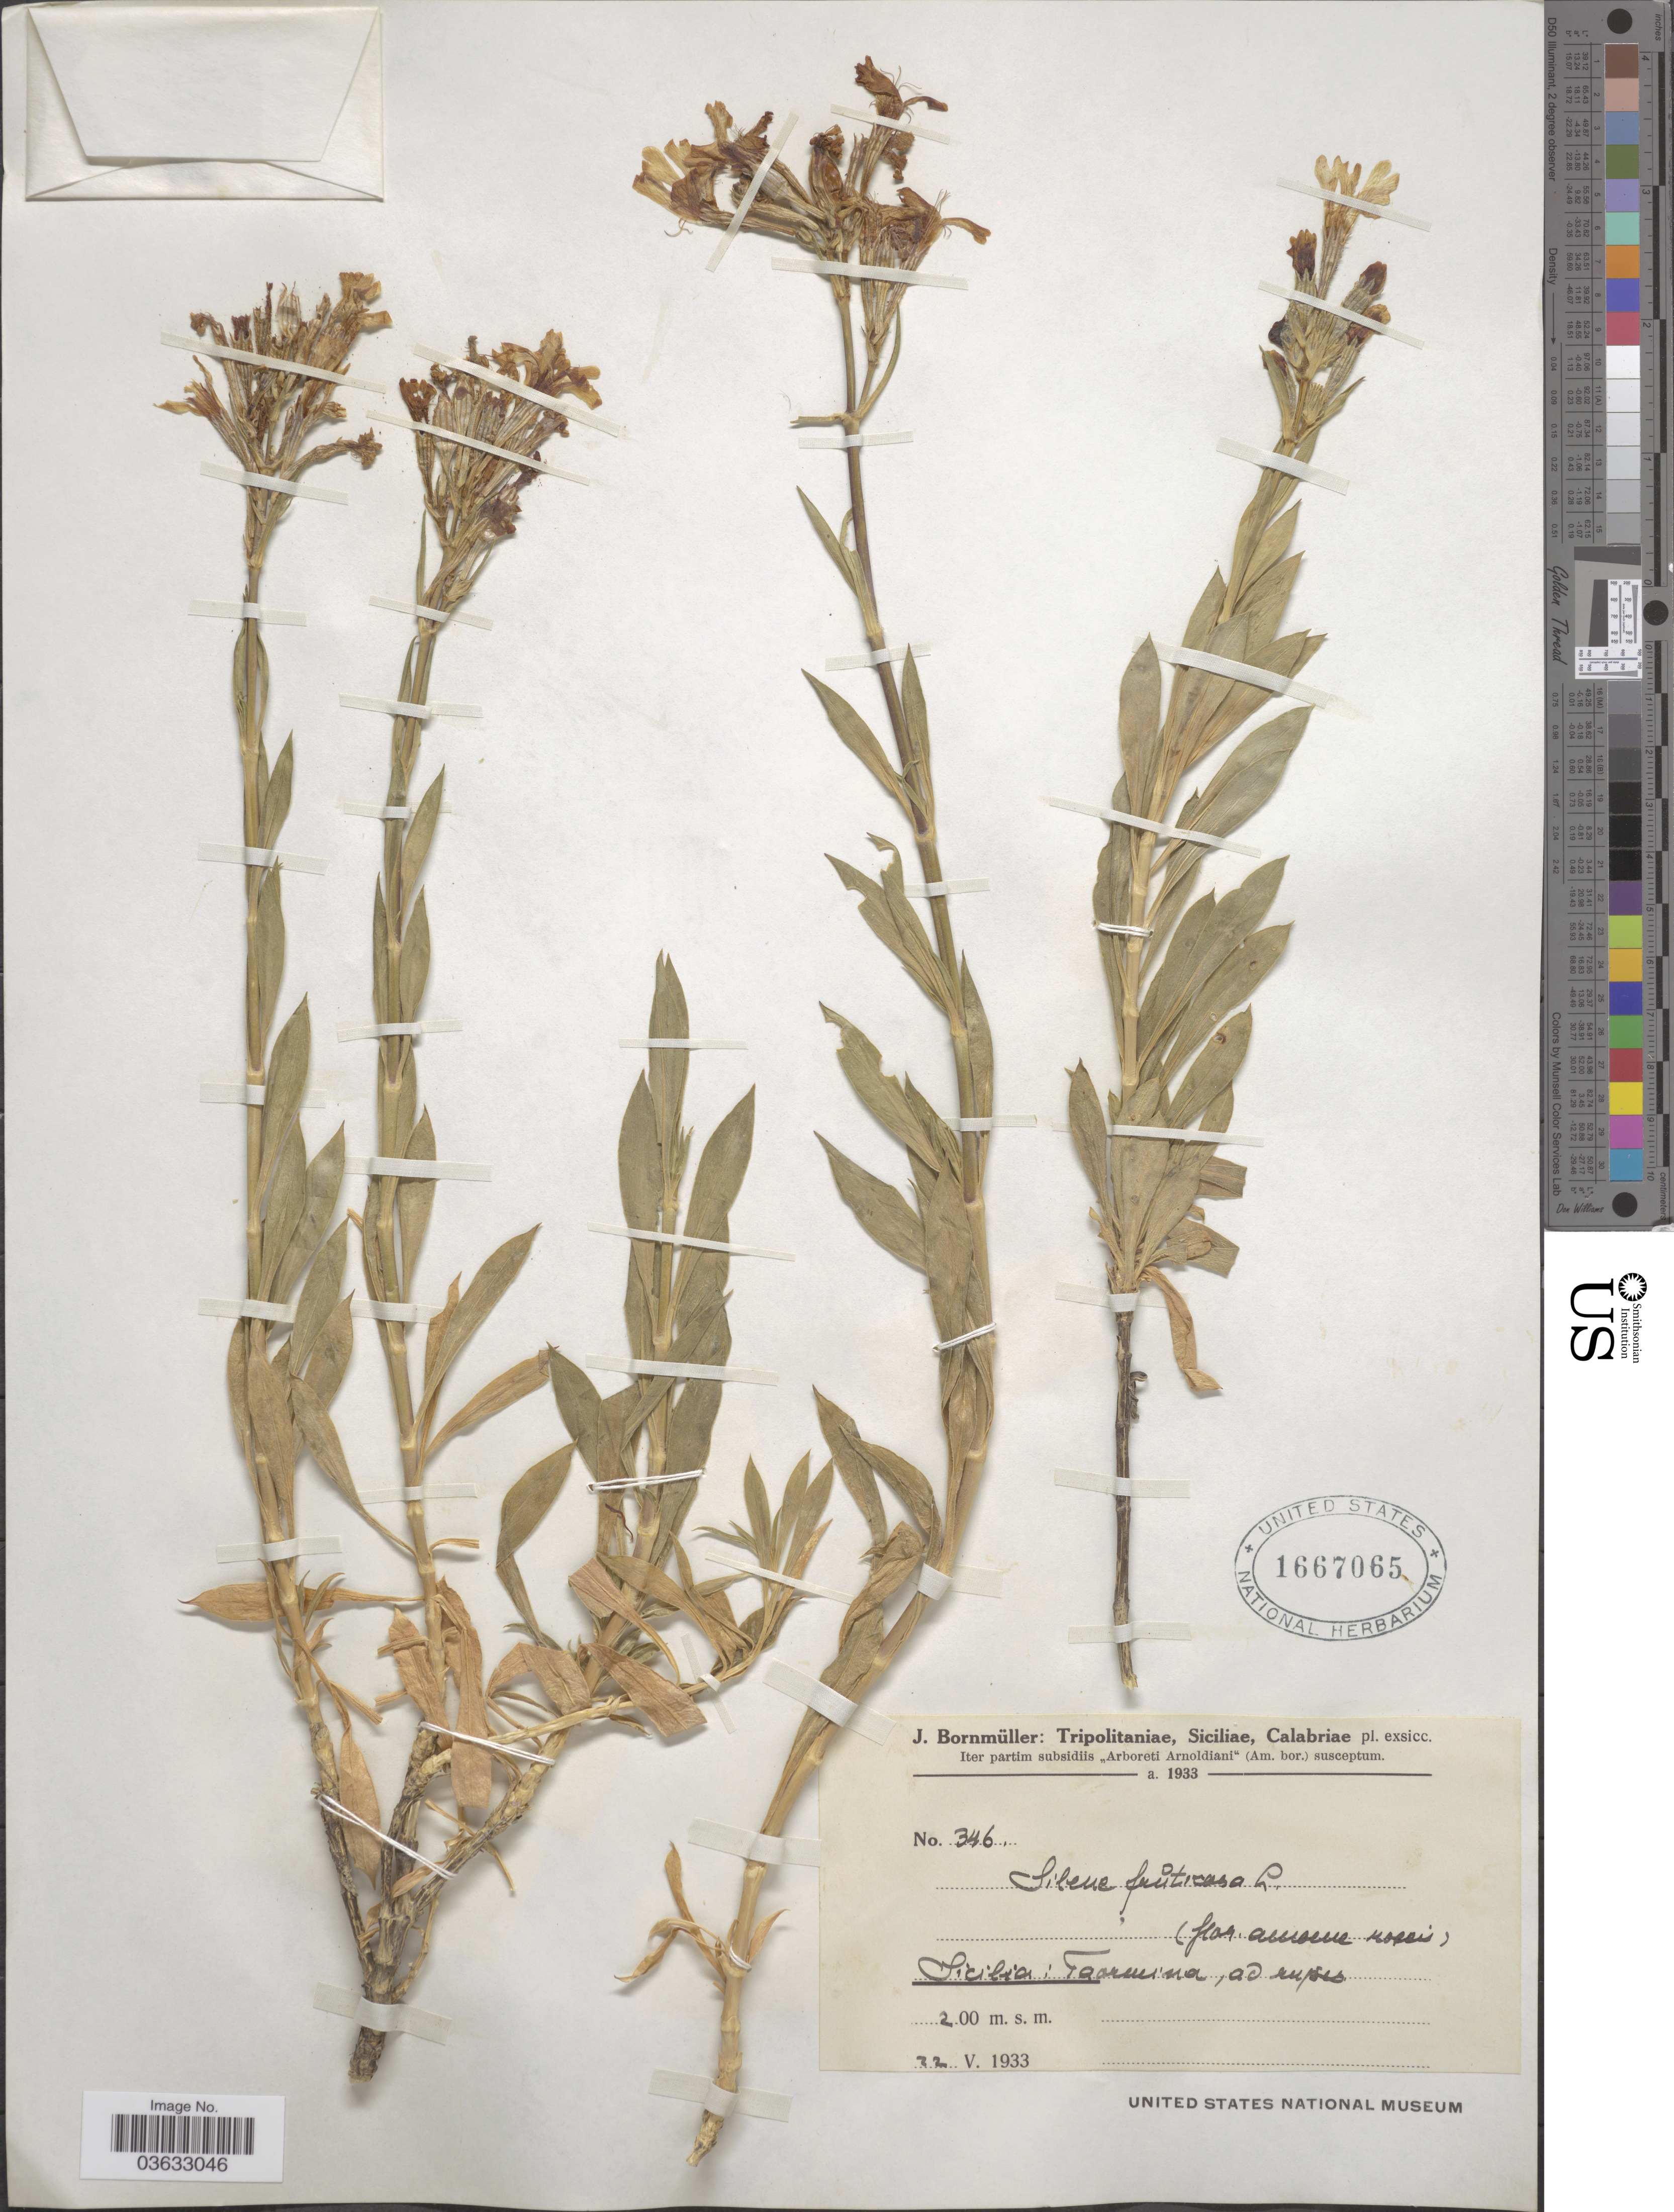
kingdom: Plantae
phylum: Tracheophyta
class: Magnoliopsida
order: Caryophyllales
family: Caryophyllaceae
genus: Silene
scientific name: Silene fruticosa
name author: L.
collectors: J. Bornmüller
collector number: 346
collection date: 1933-05-22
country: Italy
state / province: Siciliana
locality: Sicilia: Taormina, ad ripes.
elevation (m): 200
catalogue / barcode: US 1667065